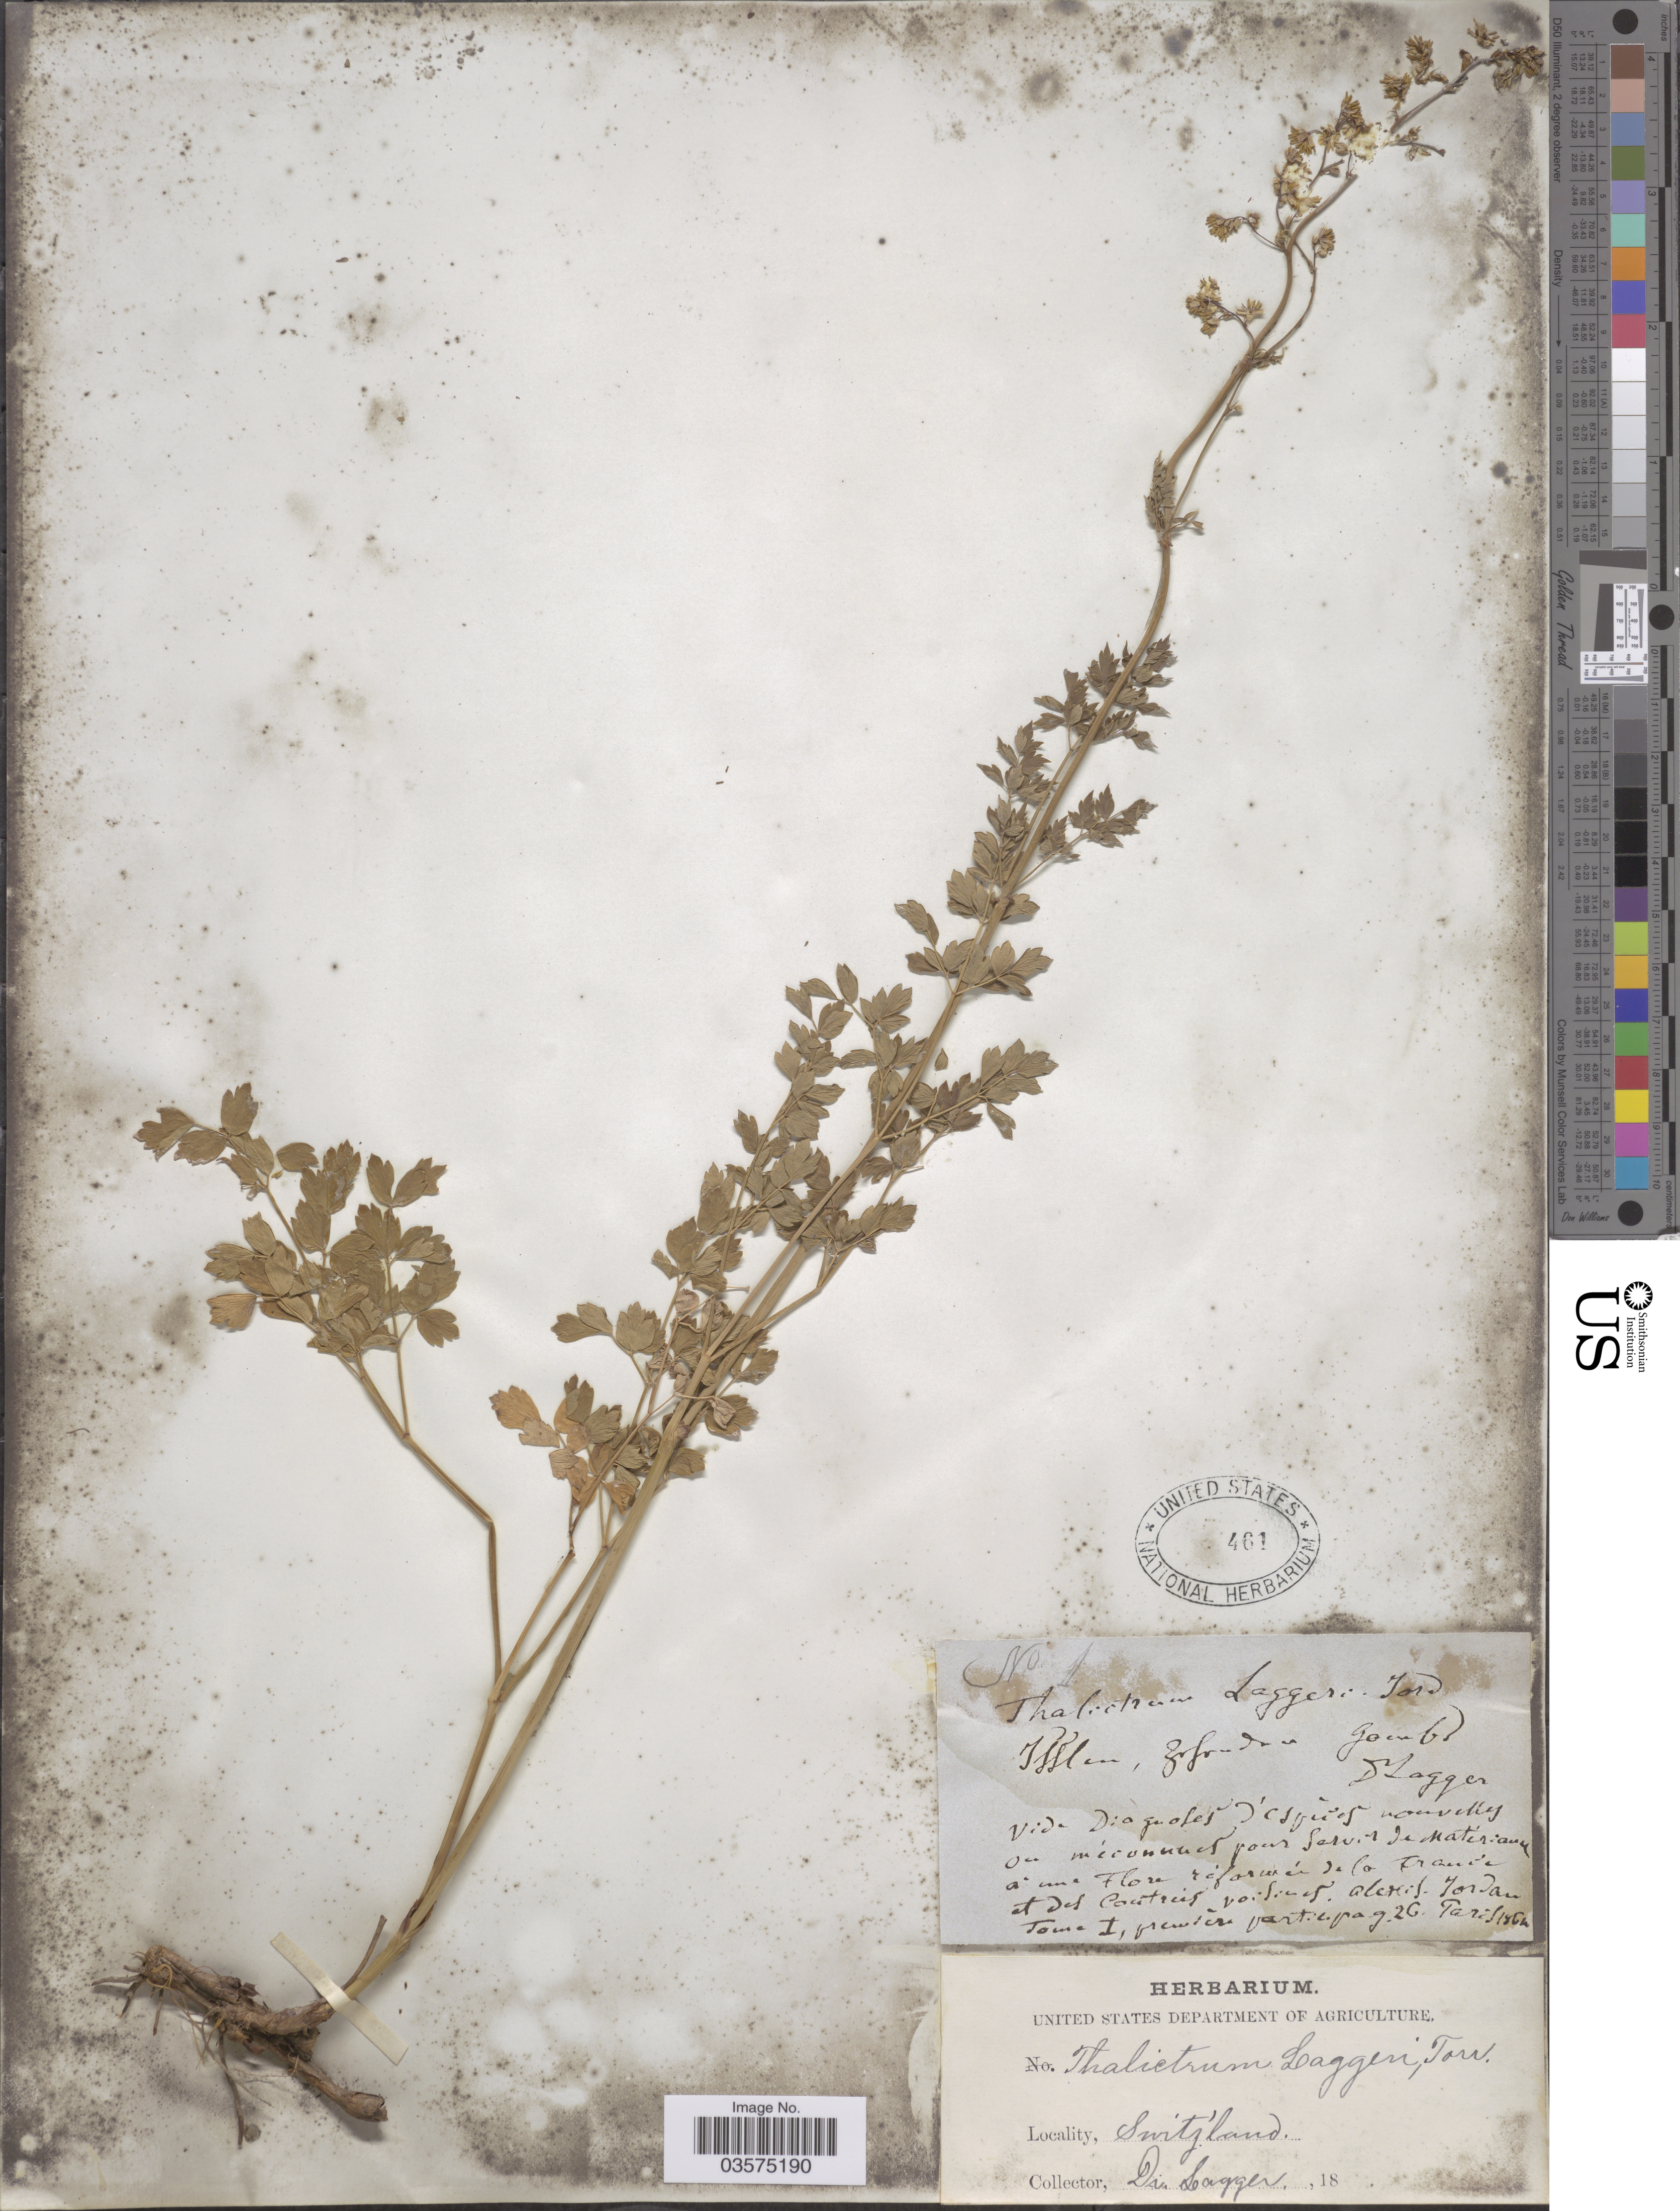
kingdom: Plantae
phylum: Tracheophyta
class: Magnoliopsida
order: Ranunculales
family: Ranunculaceae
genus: Thalictrum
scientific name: Thalictrum laggeri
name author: Jord.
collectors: F. J. Lagger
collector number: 1*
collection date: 1864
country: Switzerland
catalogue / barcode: US 461